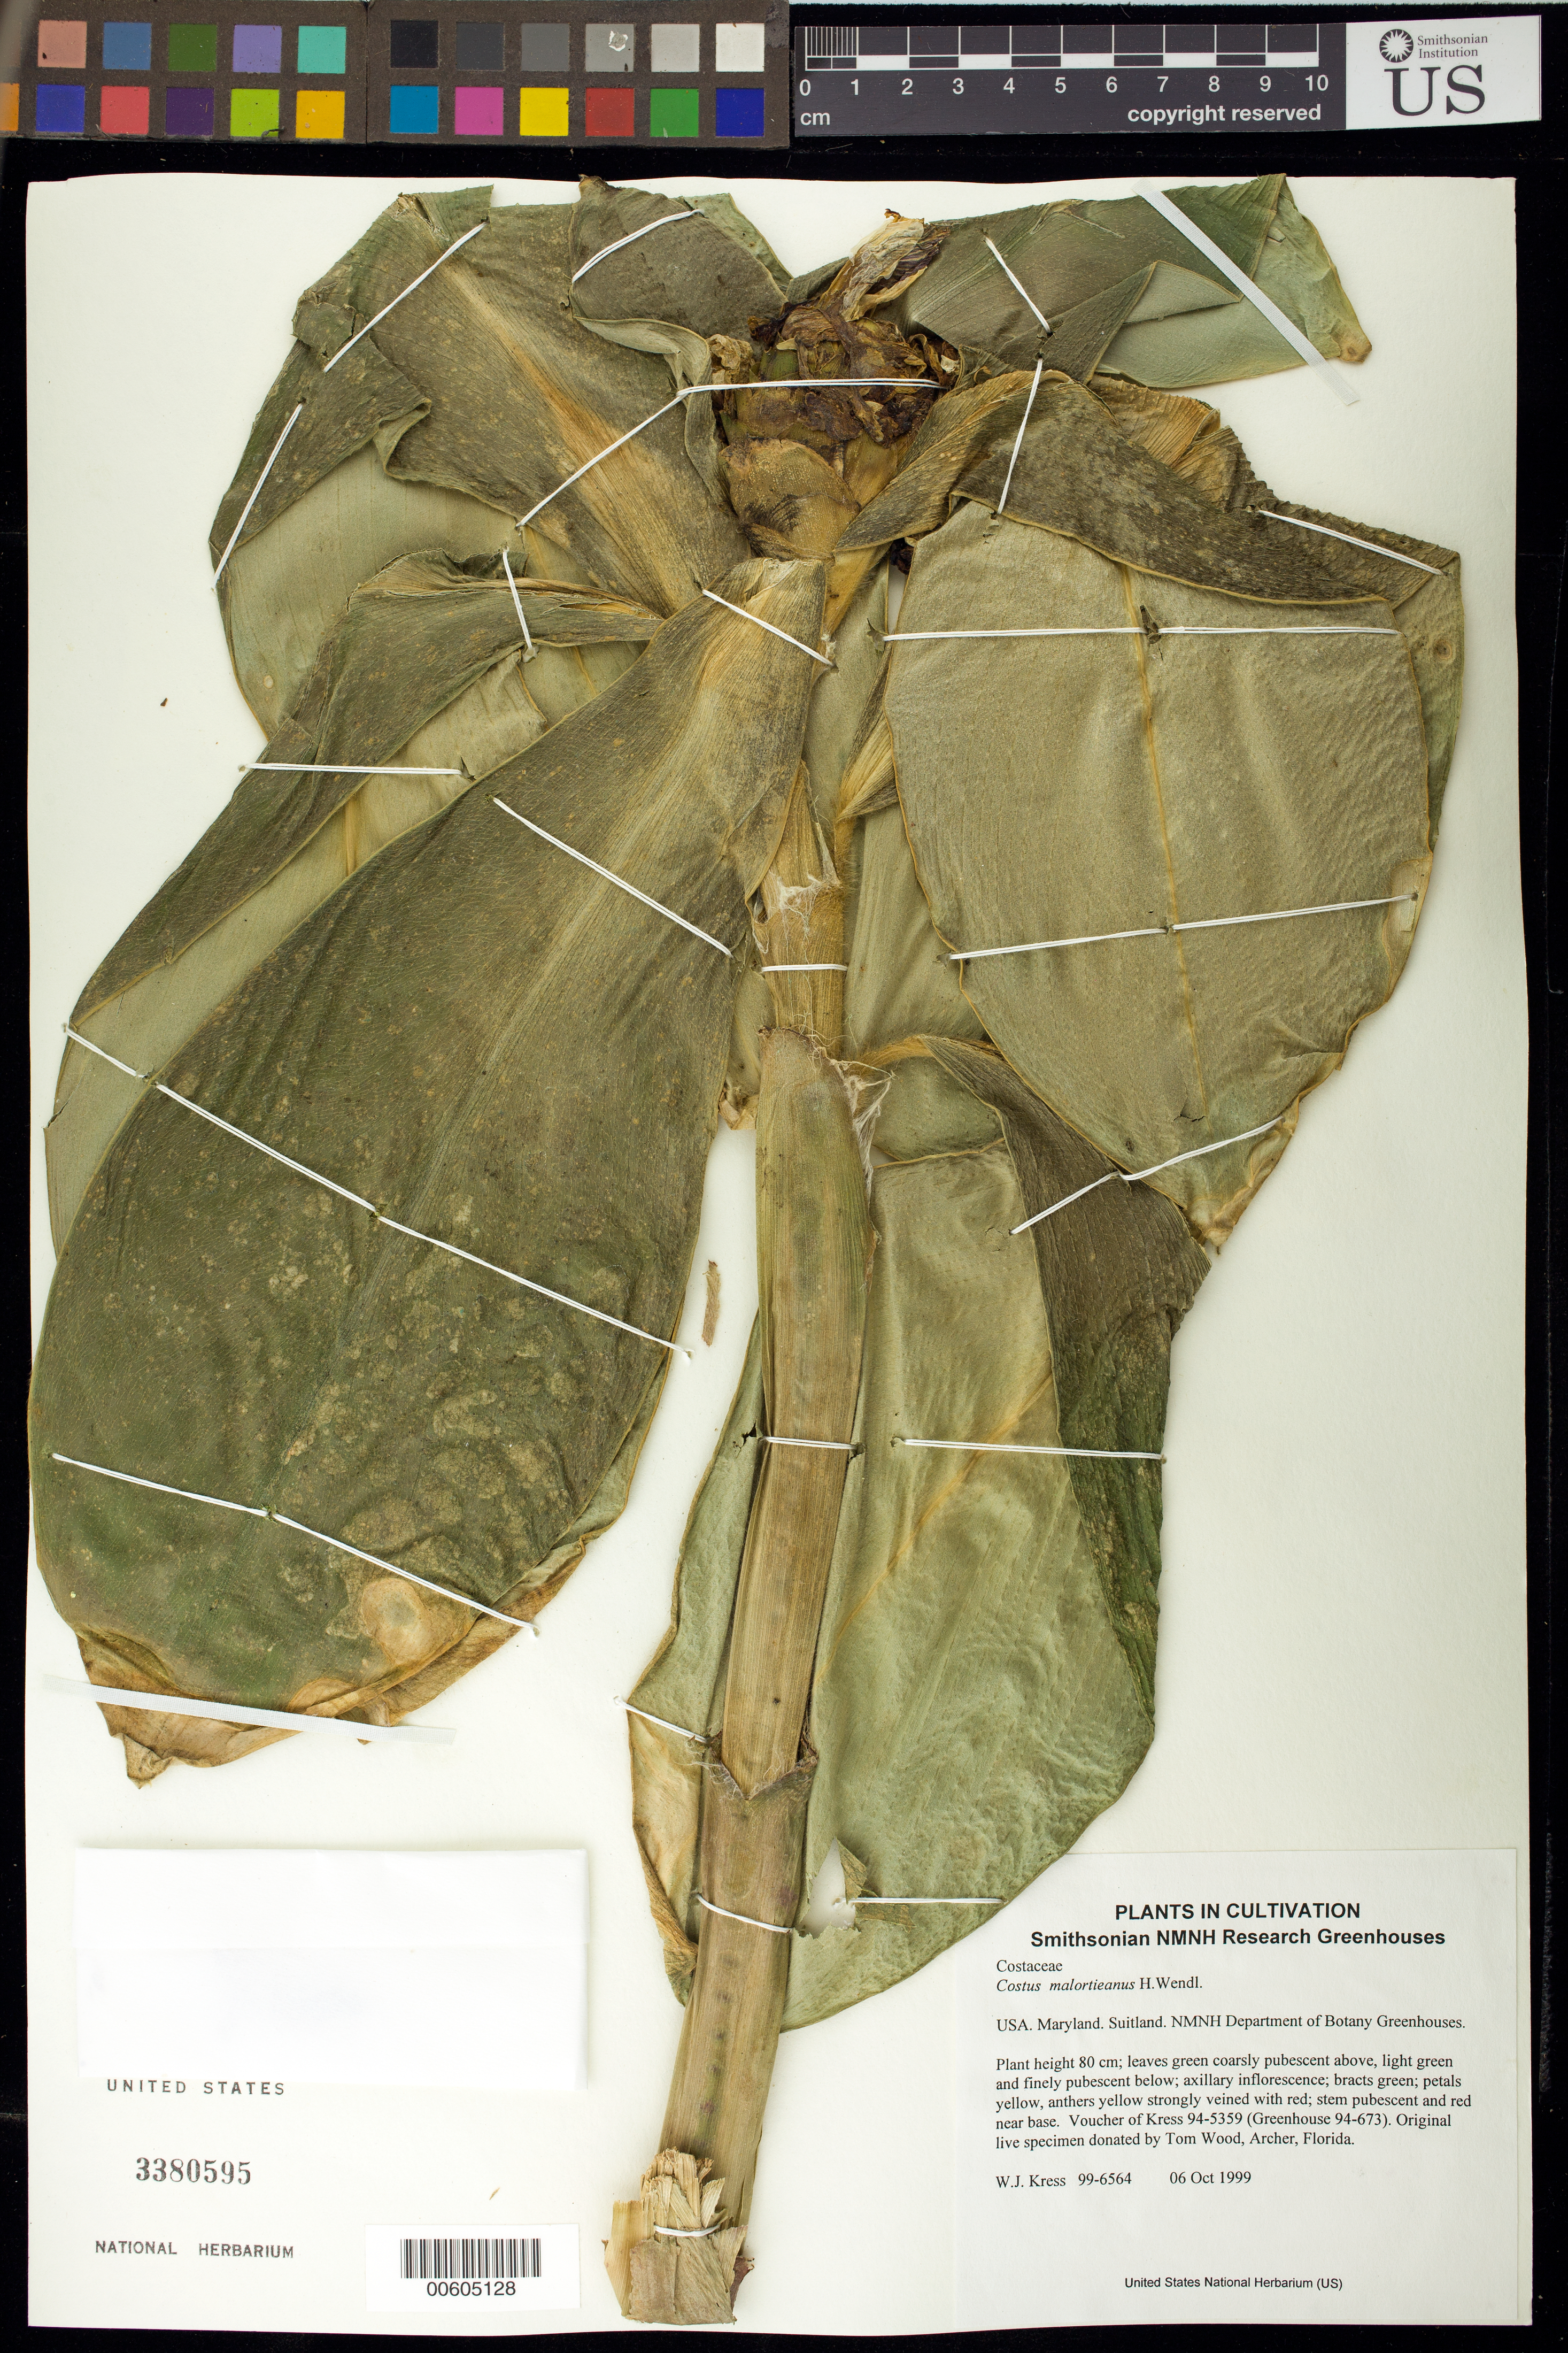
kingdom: Plantae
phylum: Tracheophyta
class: Liliopsida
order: Zingiberales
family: Costaceae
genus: Costus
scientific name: Costus malorteanus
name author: H. Wendl.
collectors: W. J. Kress & M. Bordelon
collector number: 99-6564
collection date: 1999-10-06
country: United States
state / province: Maryland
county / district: Prince George's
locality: NMNH Botany Research Greenhouses. Suitland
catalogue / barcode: US 3380595